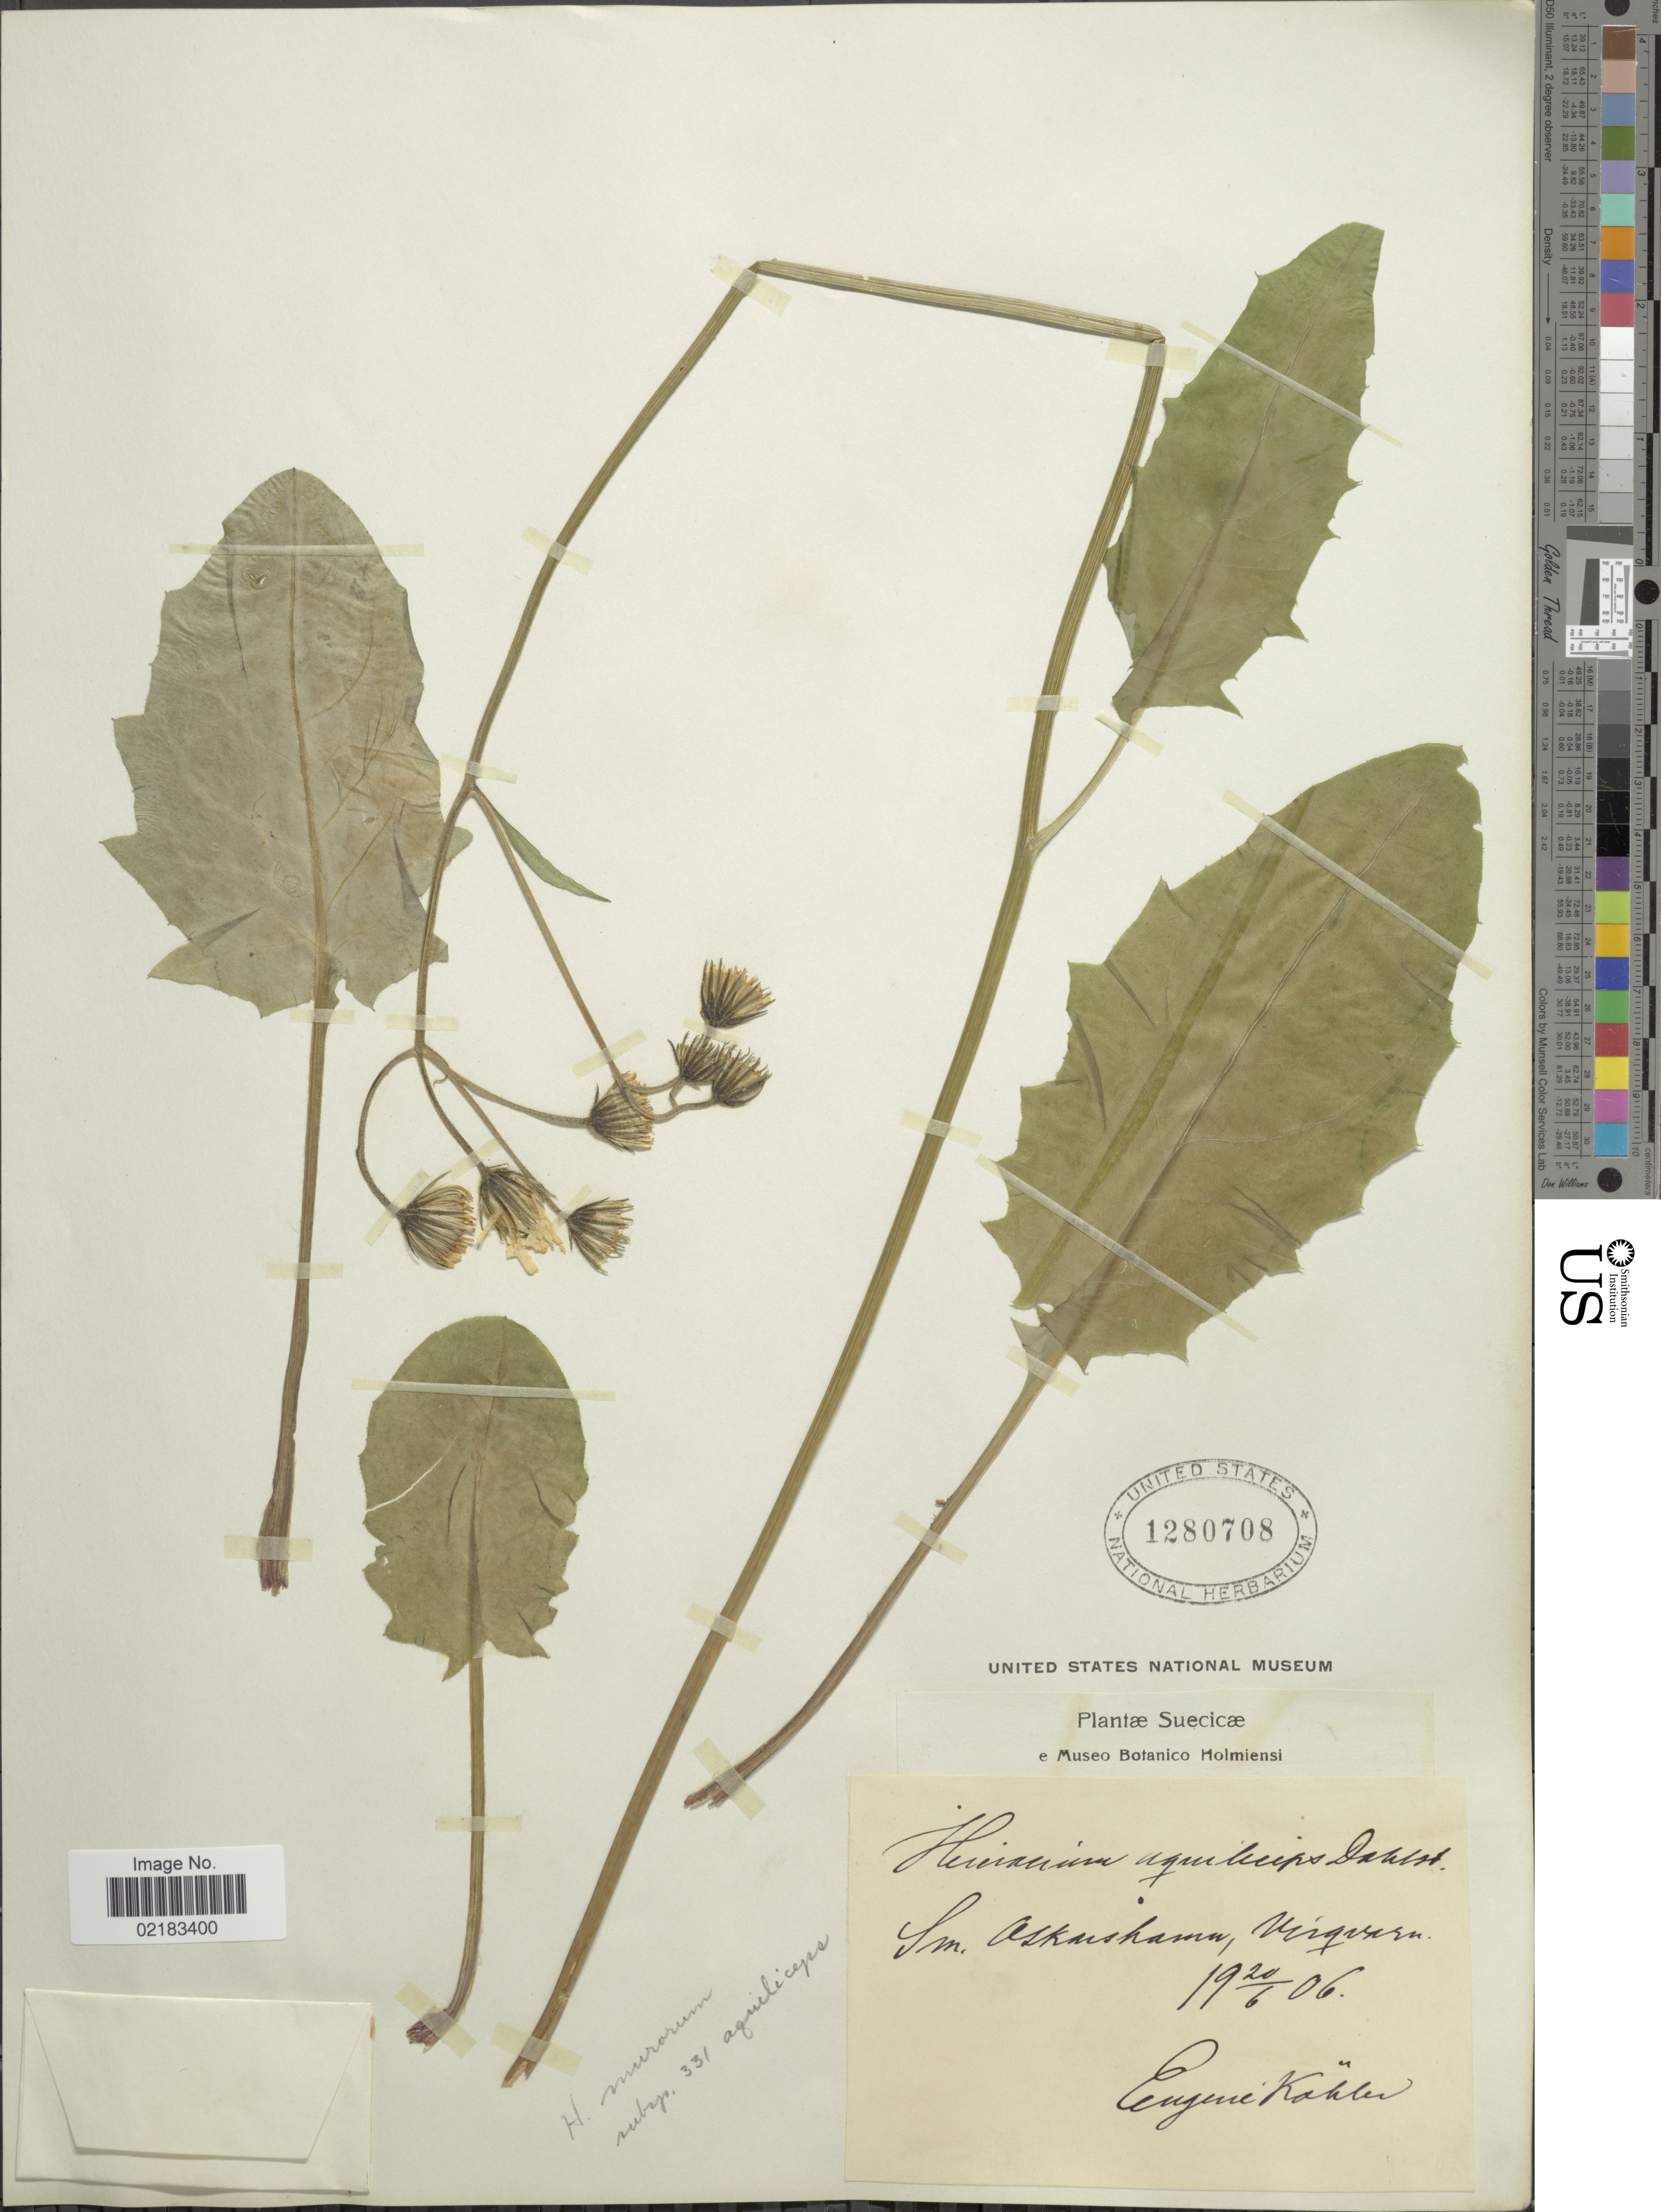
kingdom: Plantae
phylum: Tracheophyta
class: Magnoliopsida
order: Asterales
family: Asteraceae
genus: Hieracium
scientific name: Hieracium murorum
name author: L.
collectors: E. Kohler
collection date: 1906-06-20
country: Sweden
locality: Sm. Oskarshamn, Virgisiru [interpreted]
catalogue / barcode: US 1280708